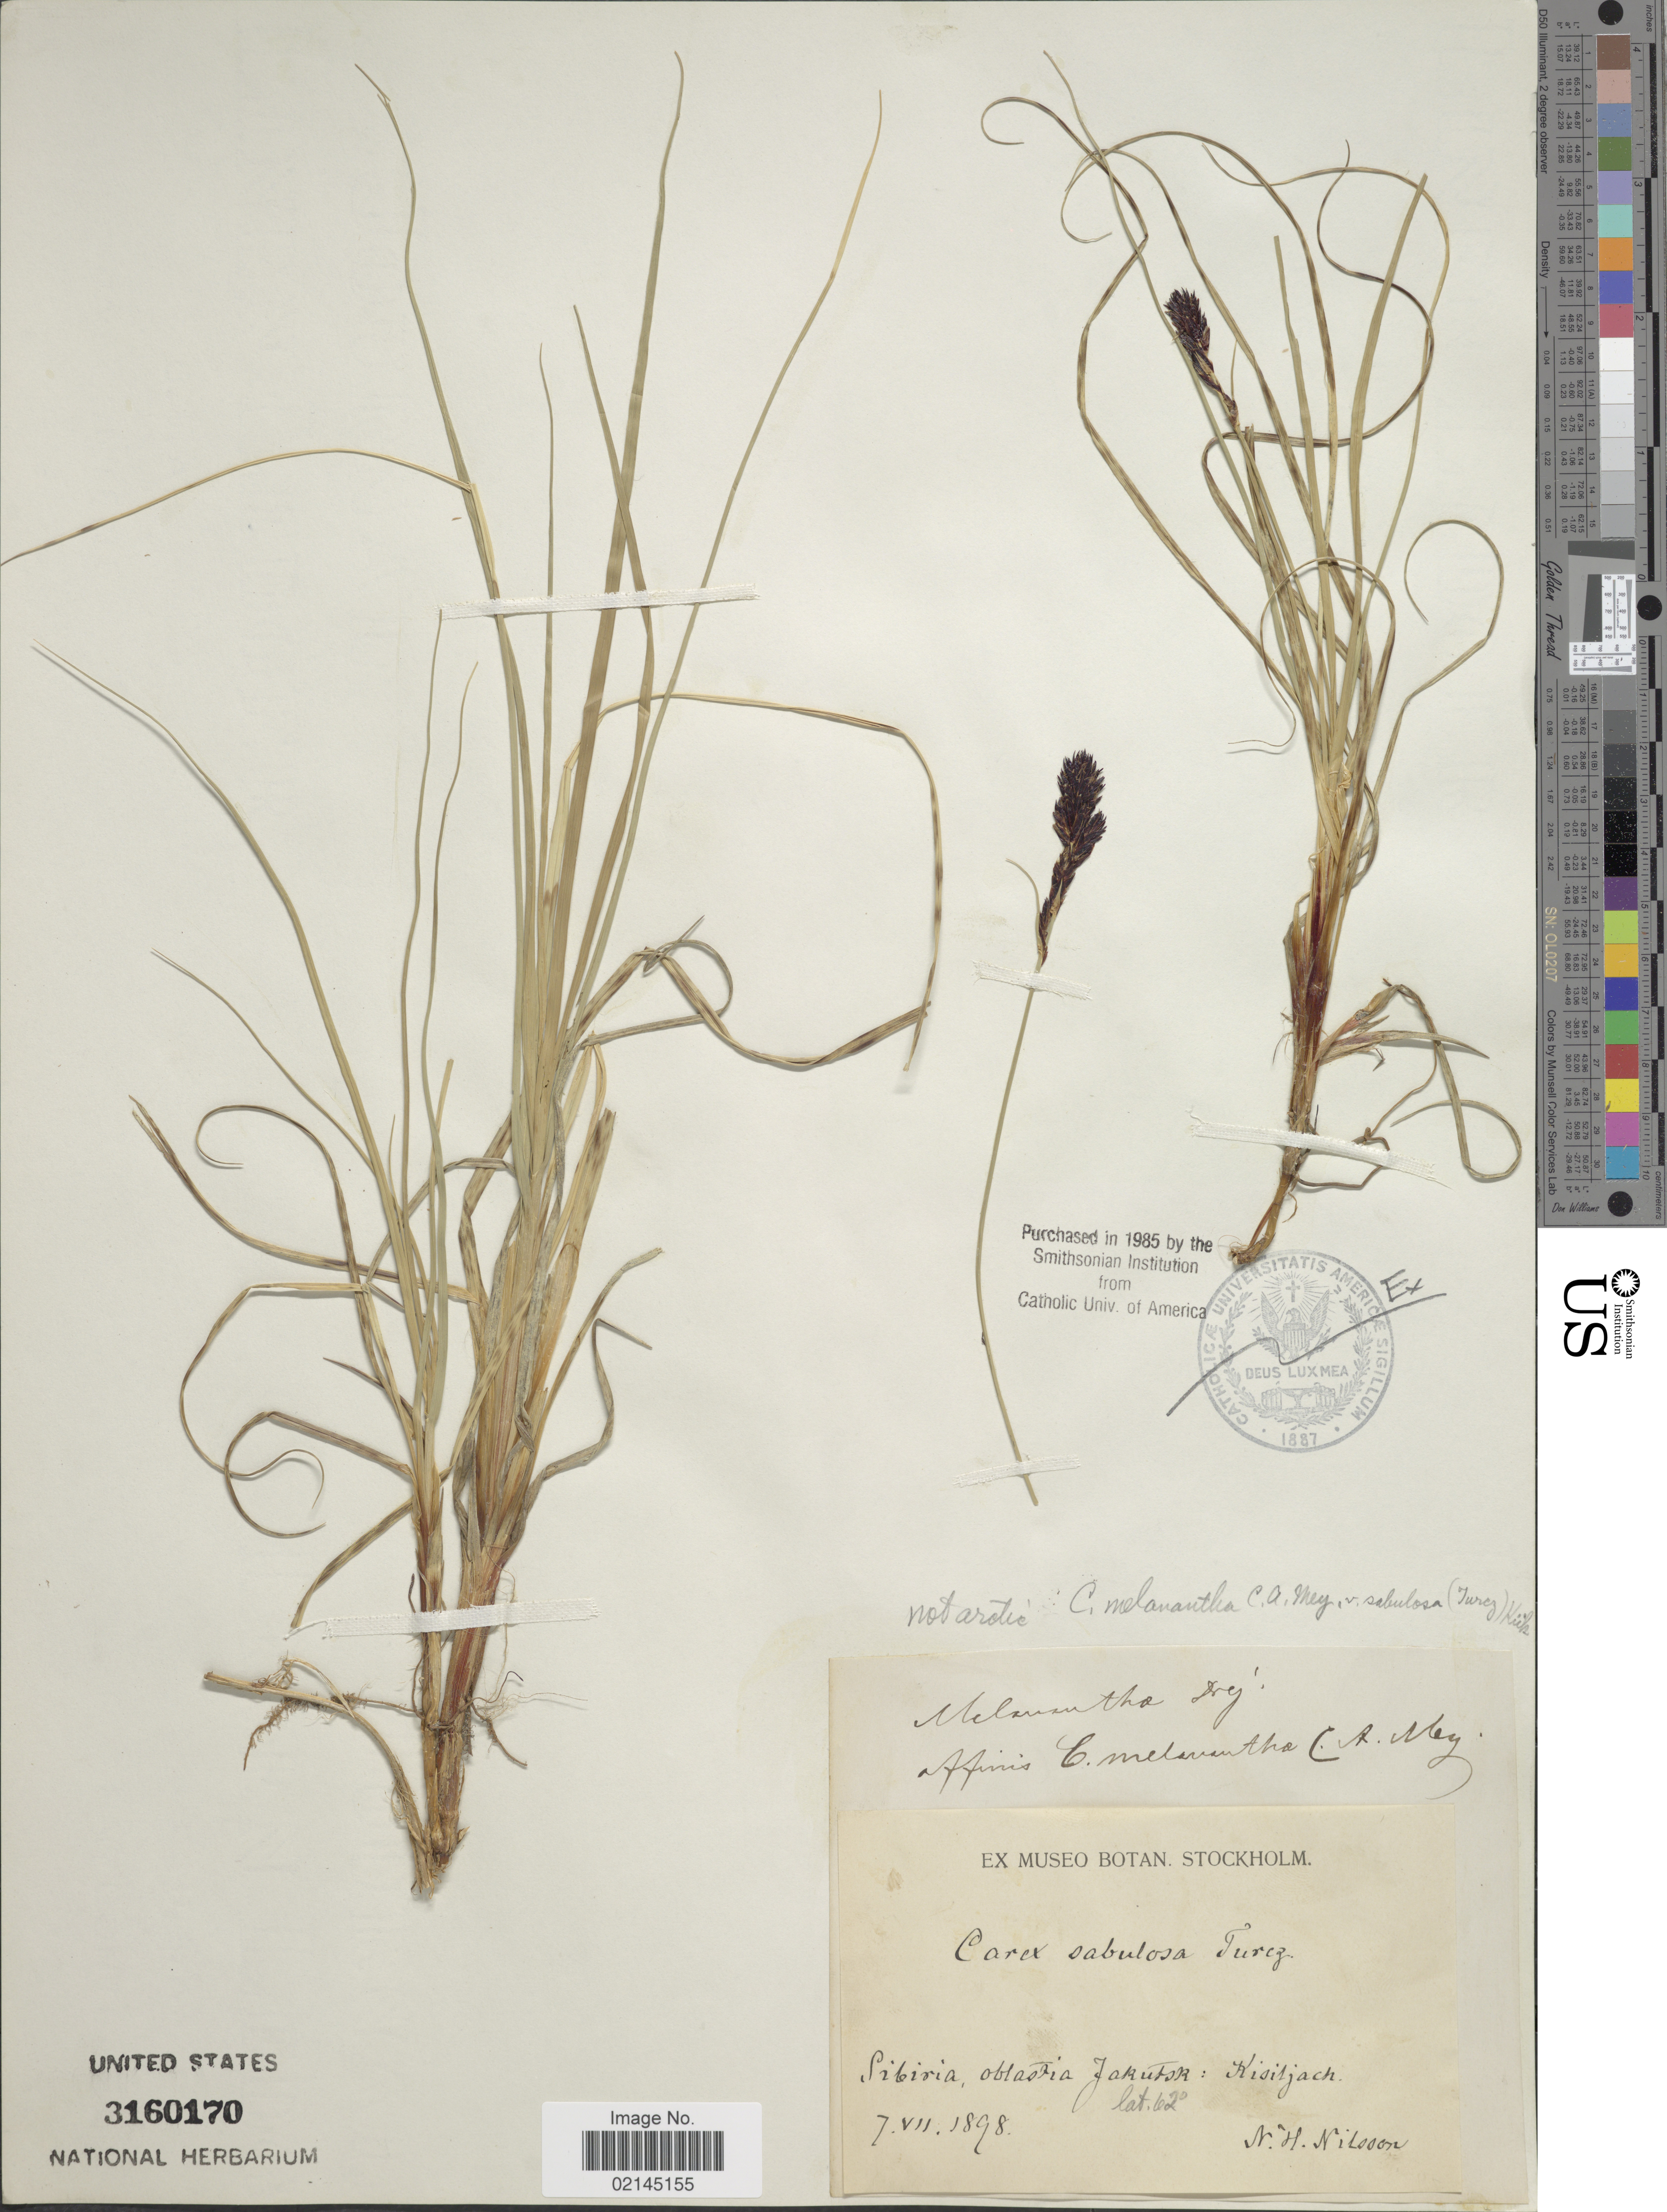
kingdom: Plantae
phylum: Tracheophyta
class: Liliopsida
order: Poales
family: Cyperaceae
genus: Carex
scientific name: Carex melanantha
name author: C.A. Mey.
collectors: N. H. Nilsson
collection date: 1898-07-07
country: Russian Federation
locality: Sibiria, Obladtia Jakutsk: Kisitkach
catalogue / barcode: US 3160170